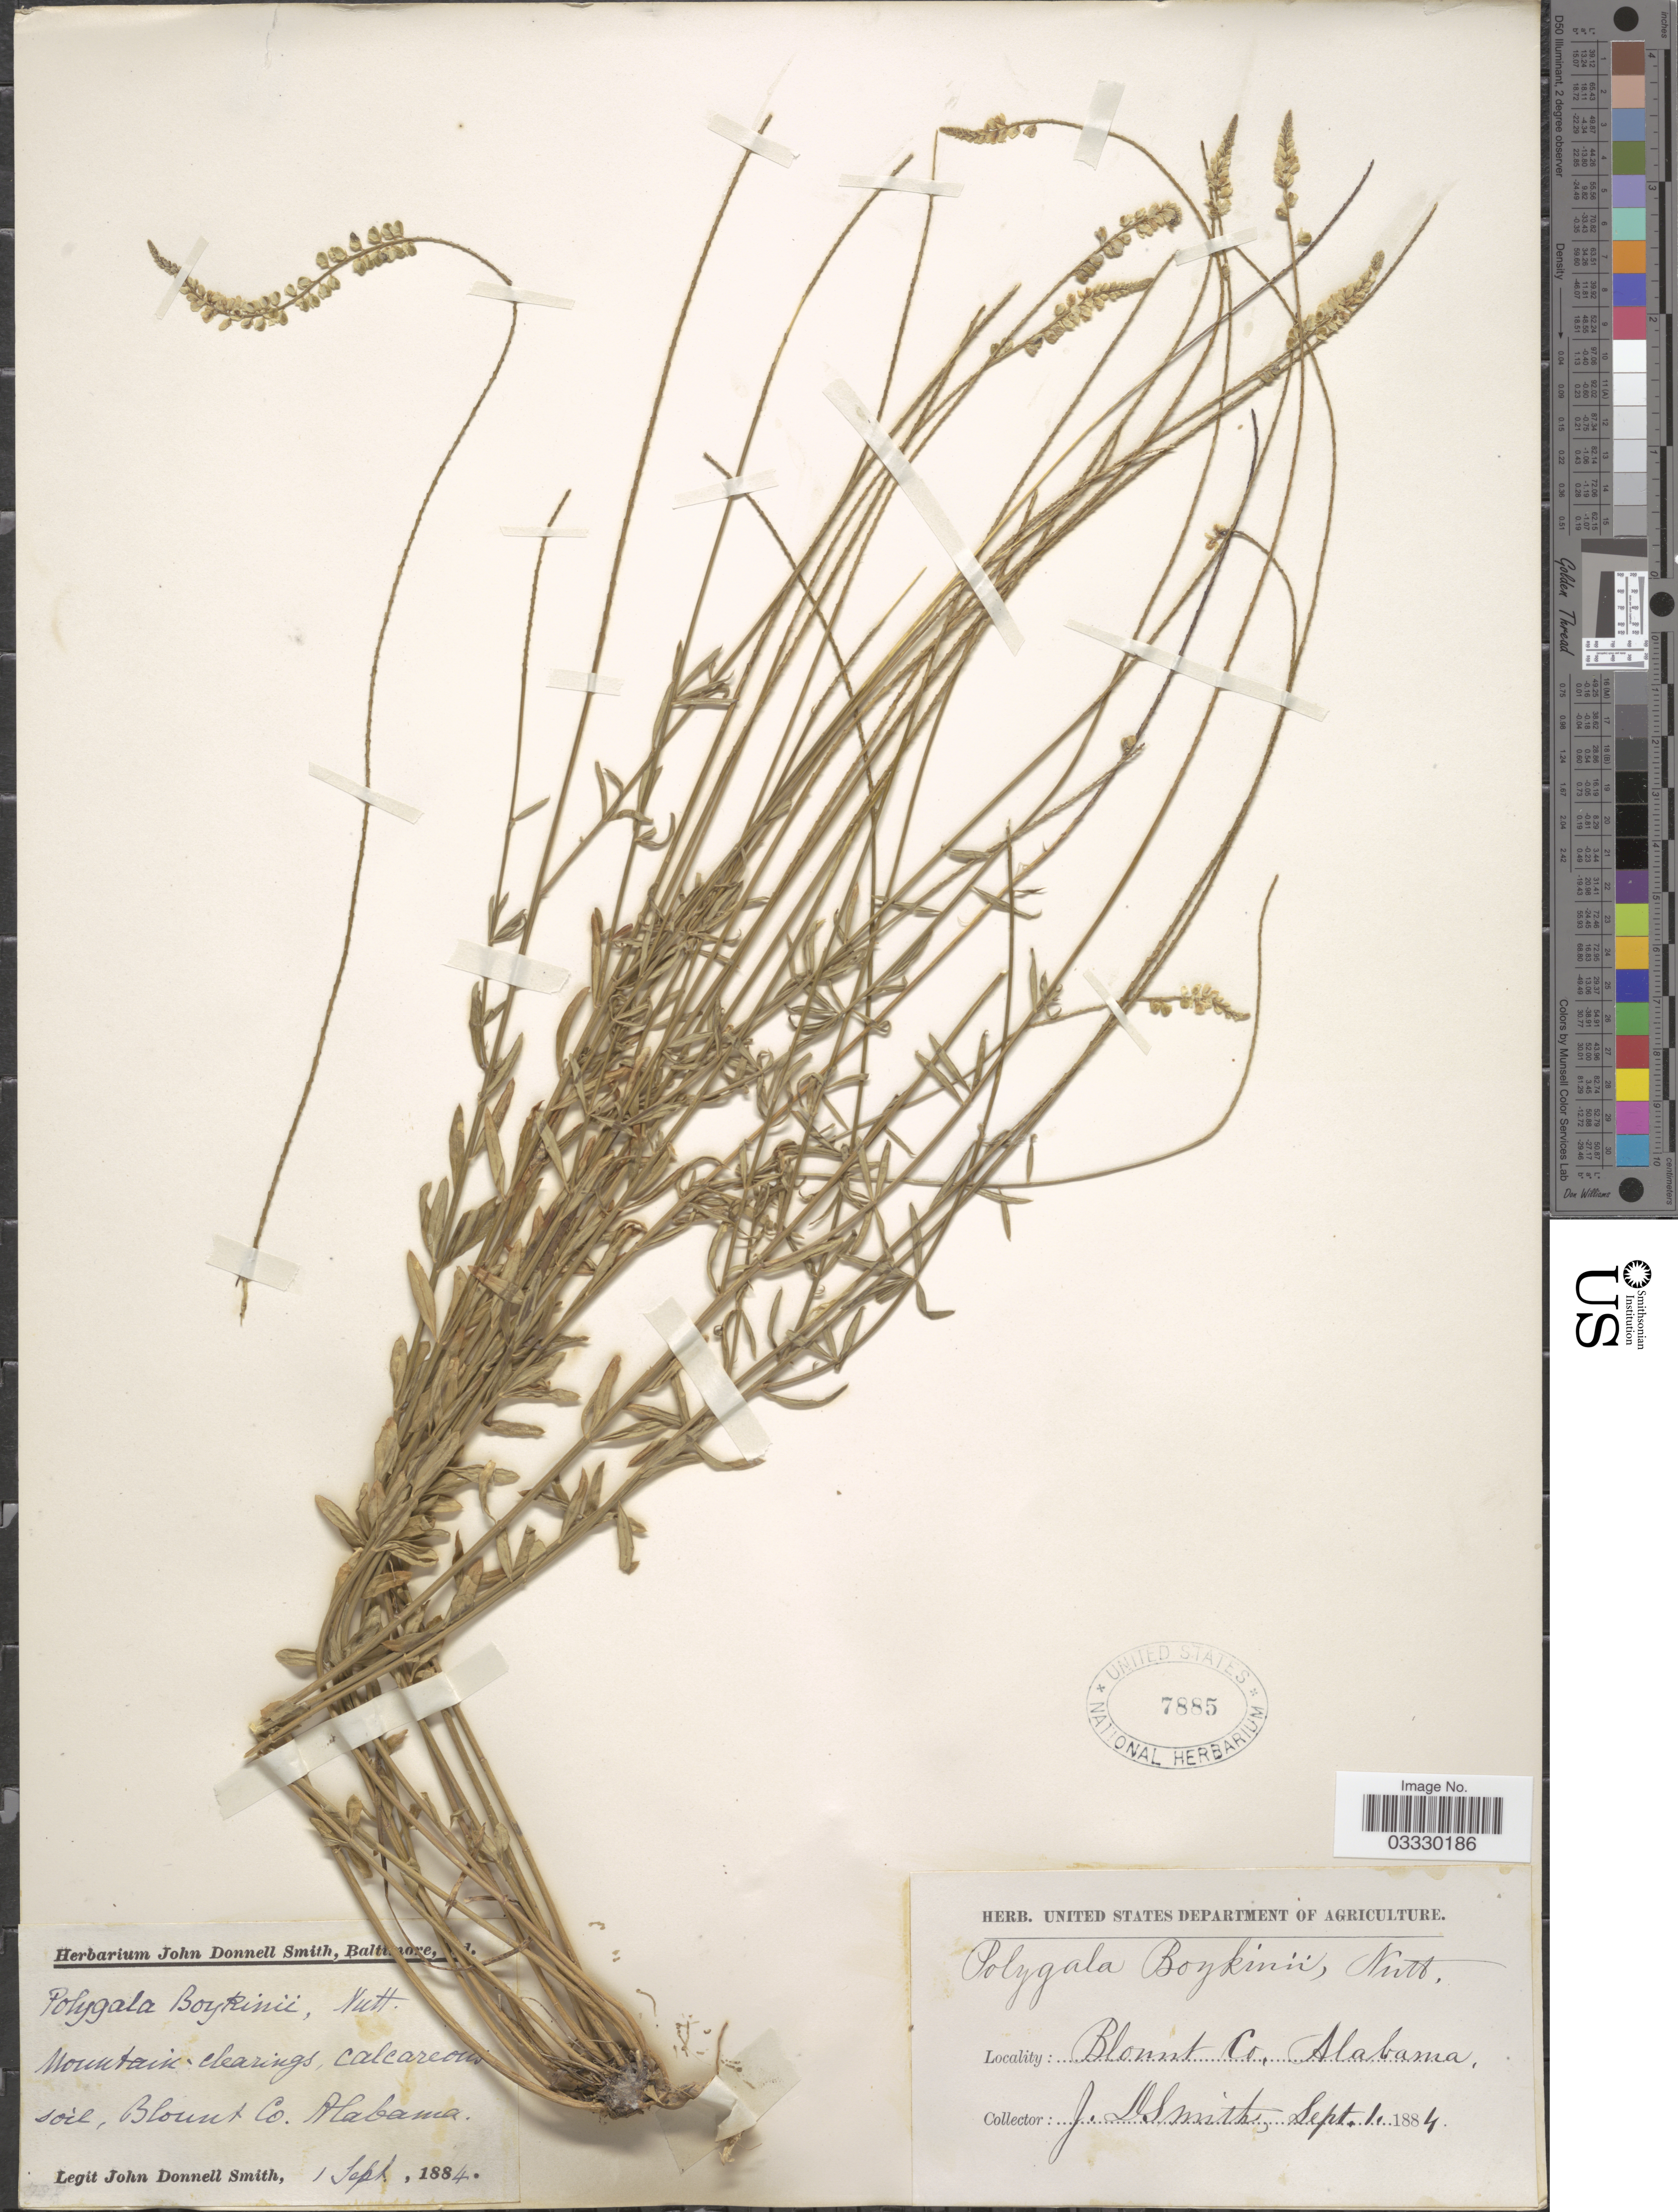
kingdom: Plantae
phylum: Tracheophyta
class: Magnoliopsida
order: Fabales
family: Polygalaceae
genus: Polygala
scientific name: Polygala boykinii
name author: Nutt.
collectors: J. Donnell Smith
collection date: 1884-09-01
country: United States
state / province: Alabama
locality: Blount Co.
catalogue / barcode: US 7885